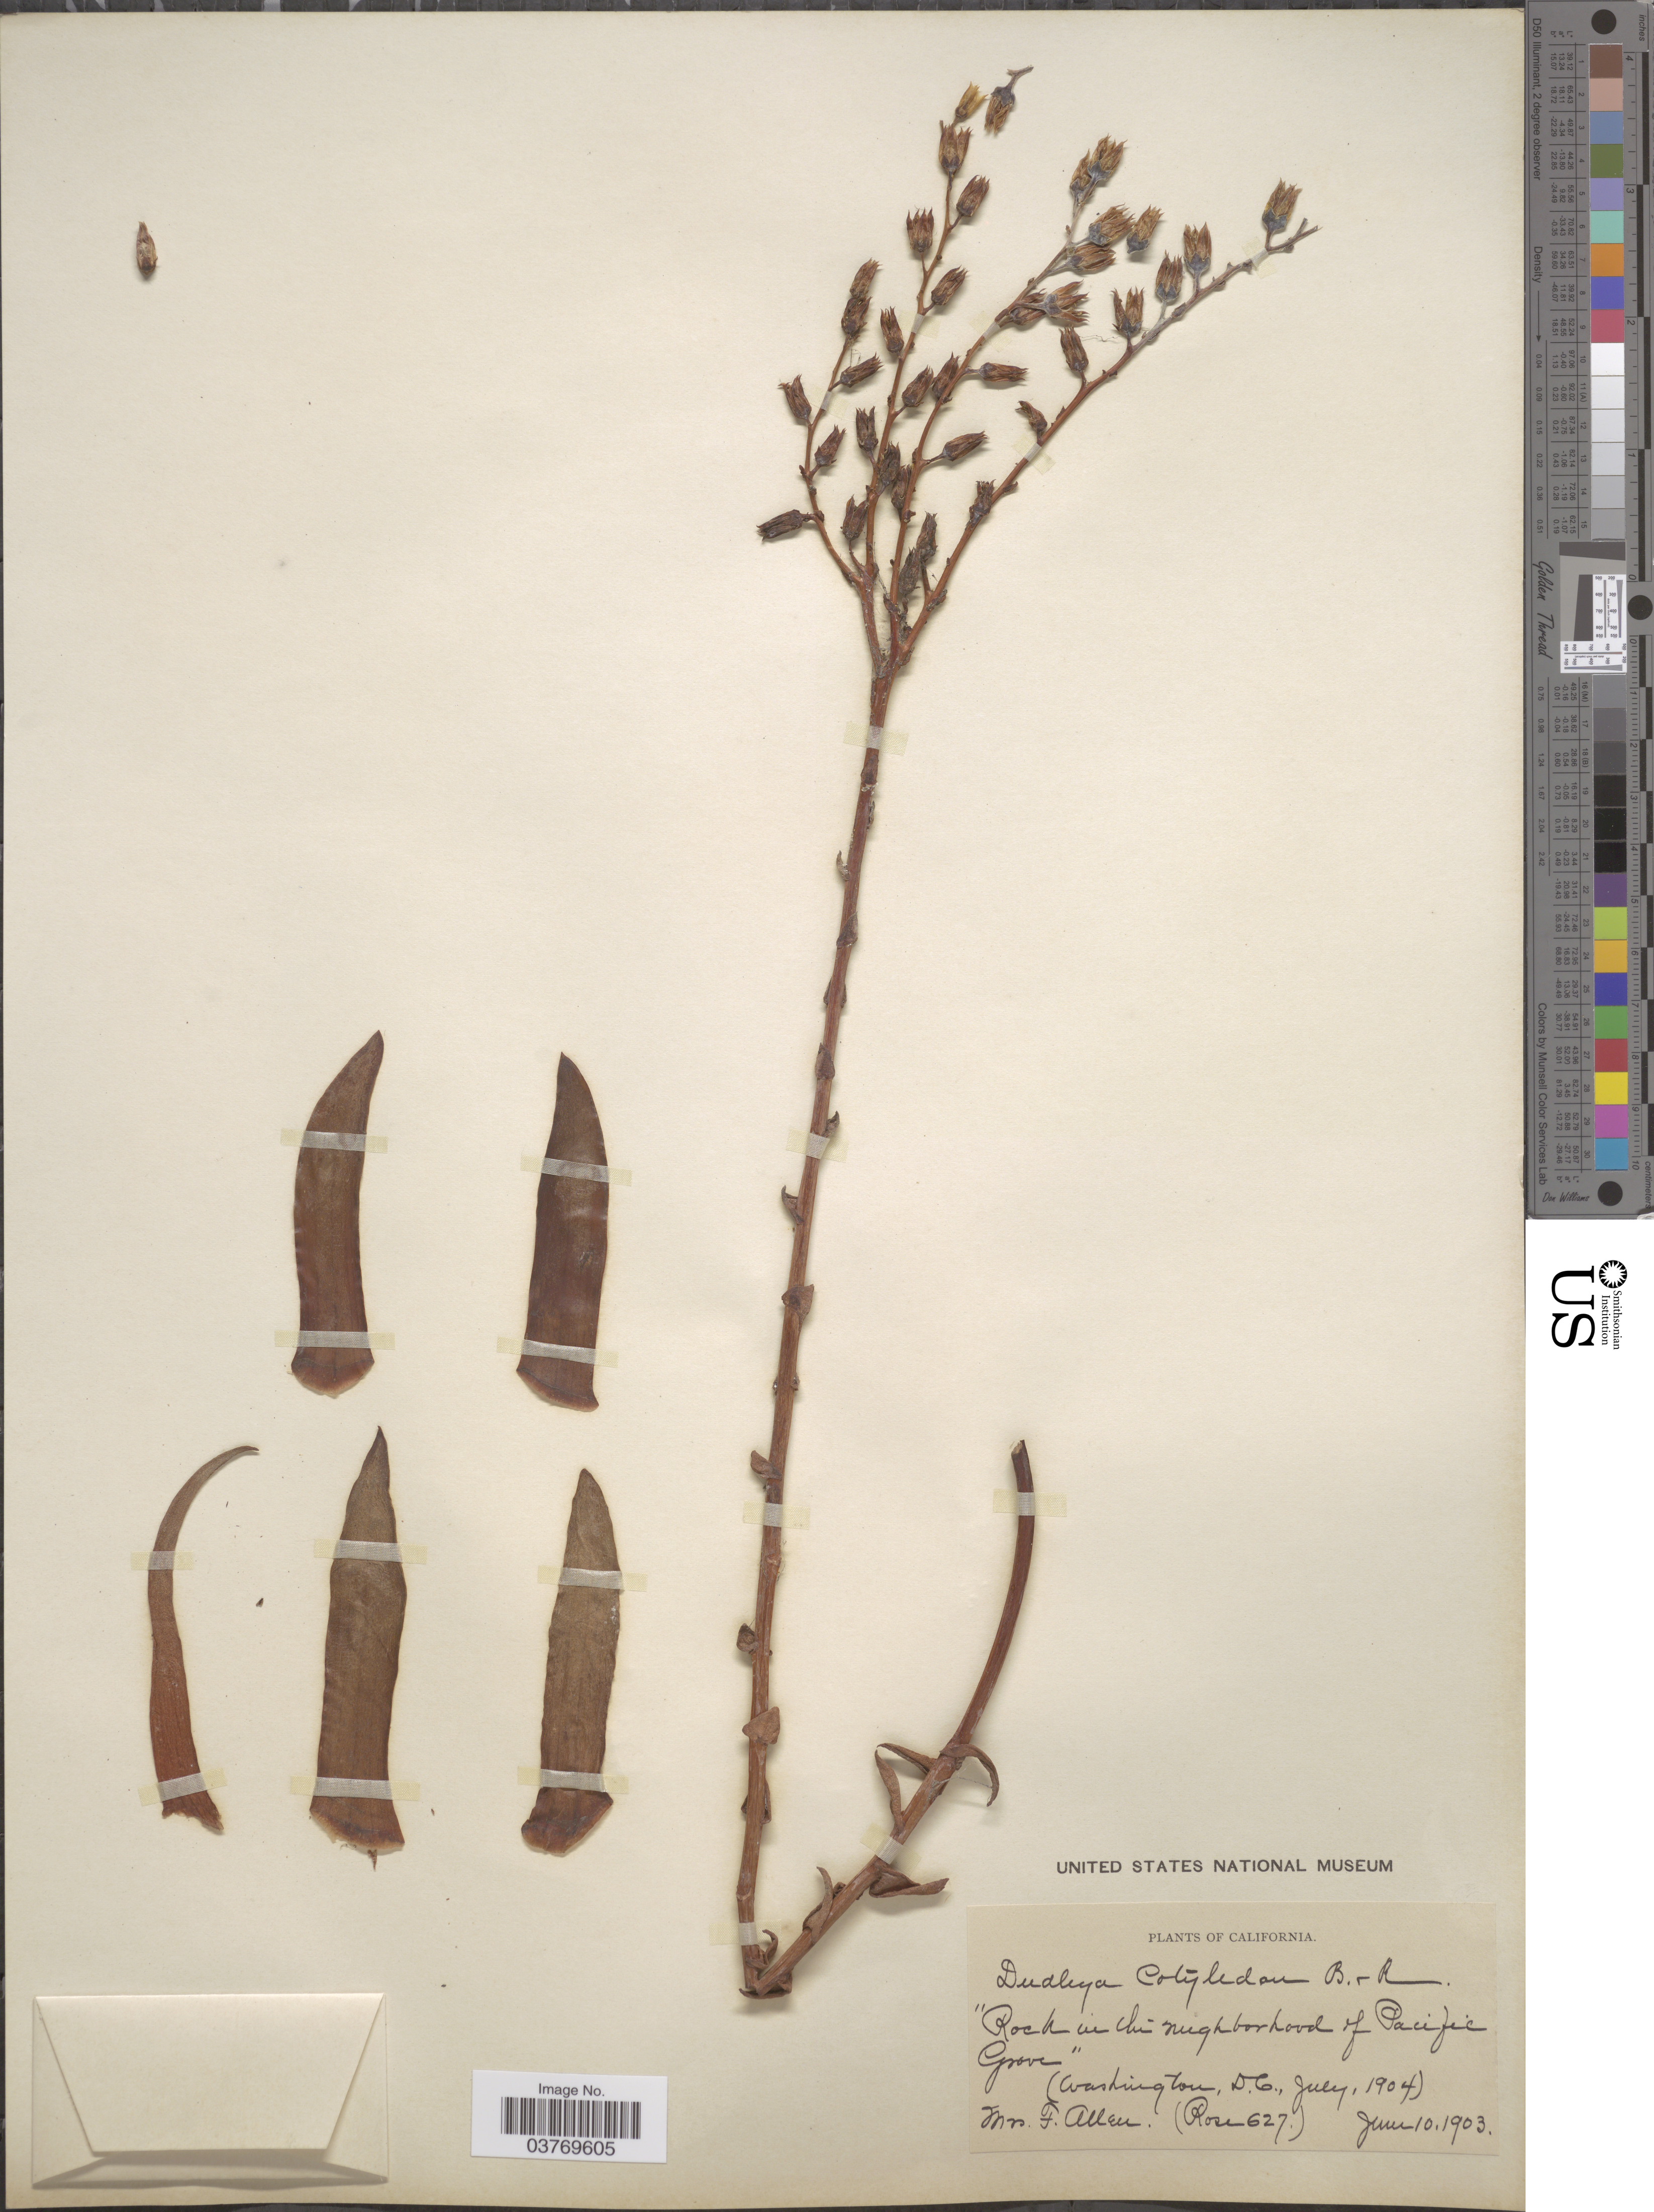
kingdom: Plantae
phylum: Tracheophyta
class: Magnoliopsida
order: Saxifragales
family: Crassulaceae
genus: Dudleya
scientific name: Dudleya cotyledon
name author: (Jacq.) Britton & Rose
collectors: F. Allen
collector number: Rose627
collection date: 1903-06-10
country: United States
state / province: California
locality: Rock in the neighborhood of Pacific Grove.